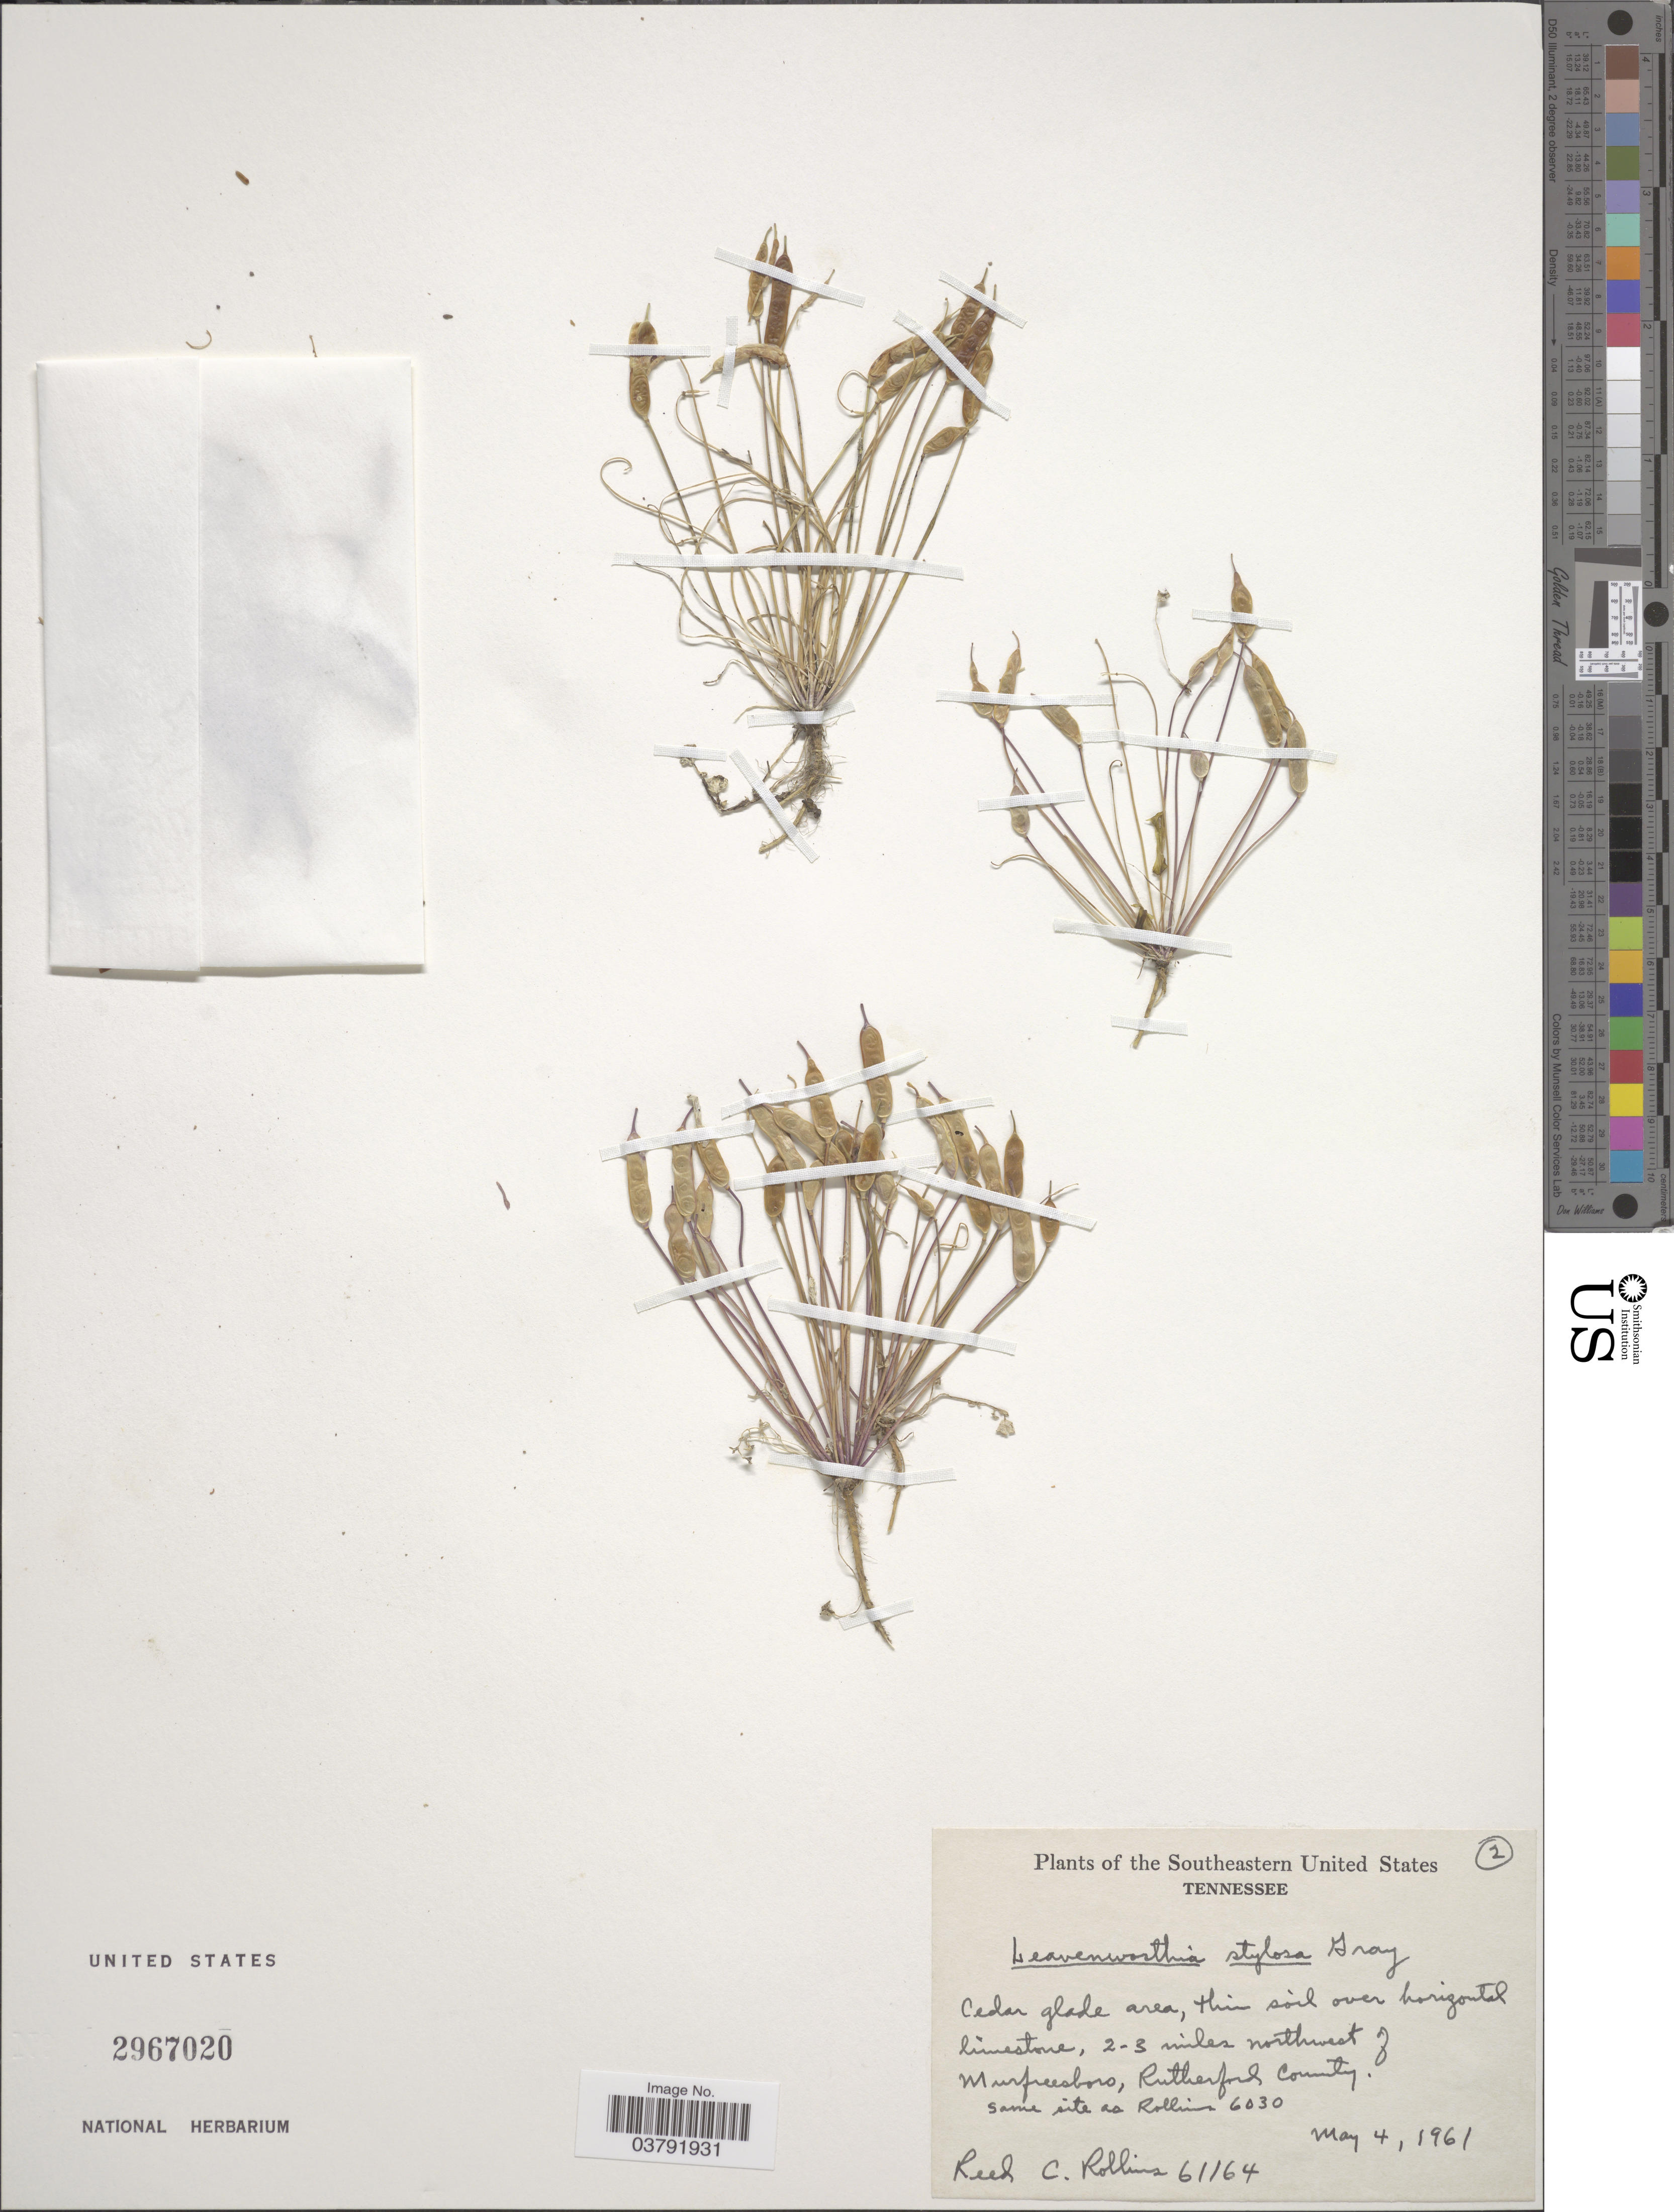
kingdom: Plantae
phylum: Tracheophyta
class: Magnoliopsida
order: Brassicales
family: Brassicaceae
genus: Leavenworthia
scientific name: Leavenworthia stylosa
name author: A. Gray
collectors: R. C. Rollins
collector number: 61164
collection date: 1961-05-04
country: United States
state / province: Tennessee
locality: Southeastern United States. 2-3 miles northwest of Murfreesboro, Rutherford County.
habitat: cedar glade area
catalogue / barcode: US 2967020